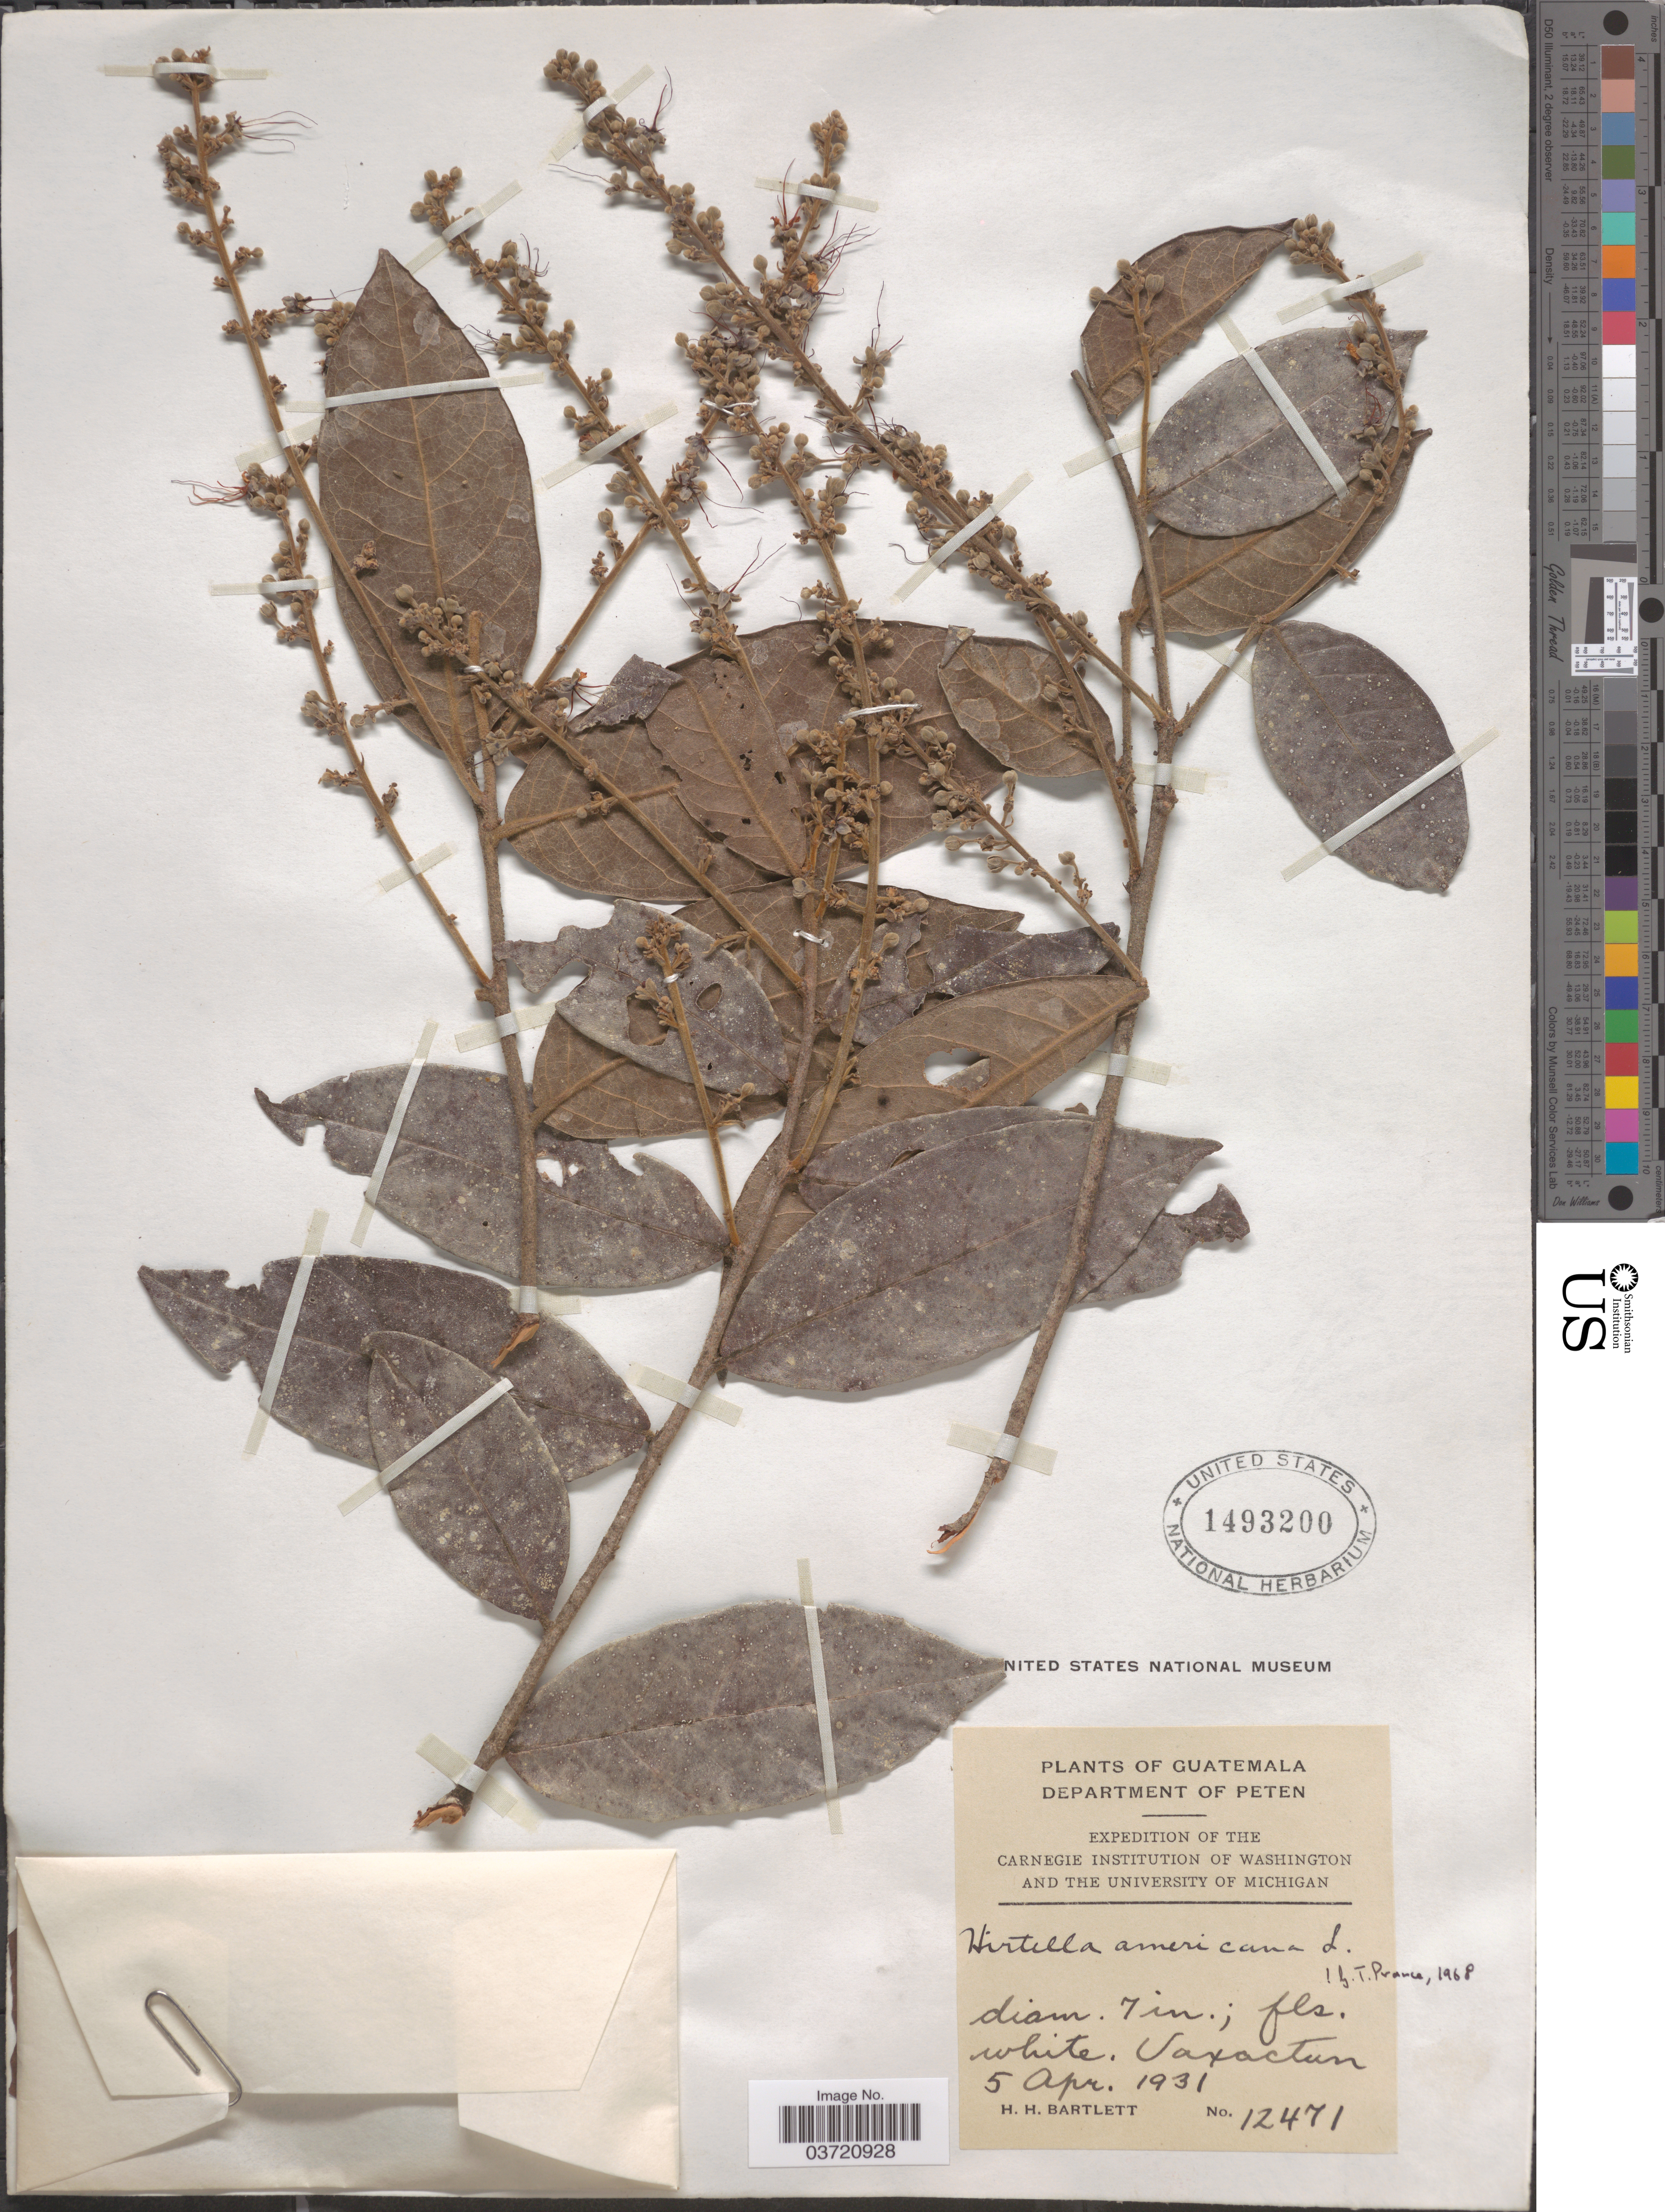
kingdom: Plantae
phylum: Tracheophyta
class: Magnoliopsida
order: Malpighiales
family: Chrysobalanaceae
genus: Hirtella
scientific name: Hirtella americana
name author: L.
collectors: H. H. Bartlett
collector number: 12471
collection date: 1931-04-05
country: Guatemala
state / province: El Peten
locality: Department of Peten. Uaxactun.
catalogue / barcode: US 1493200